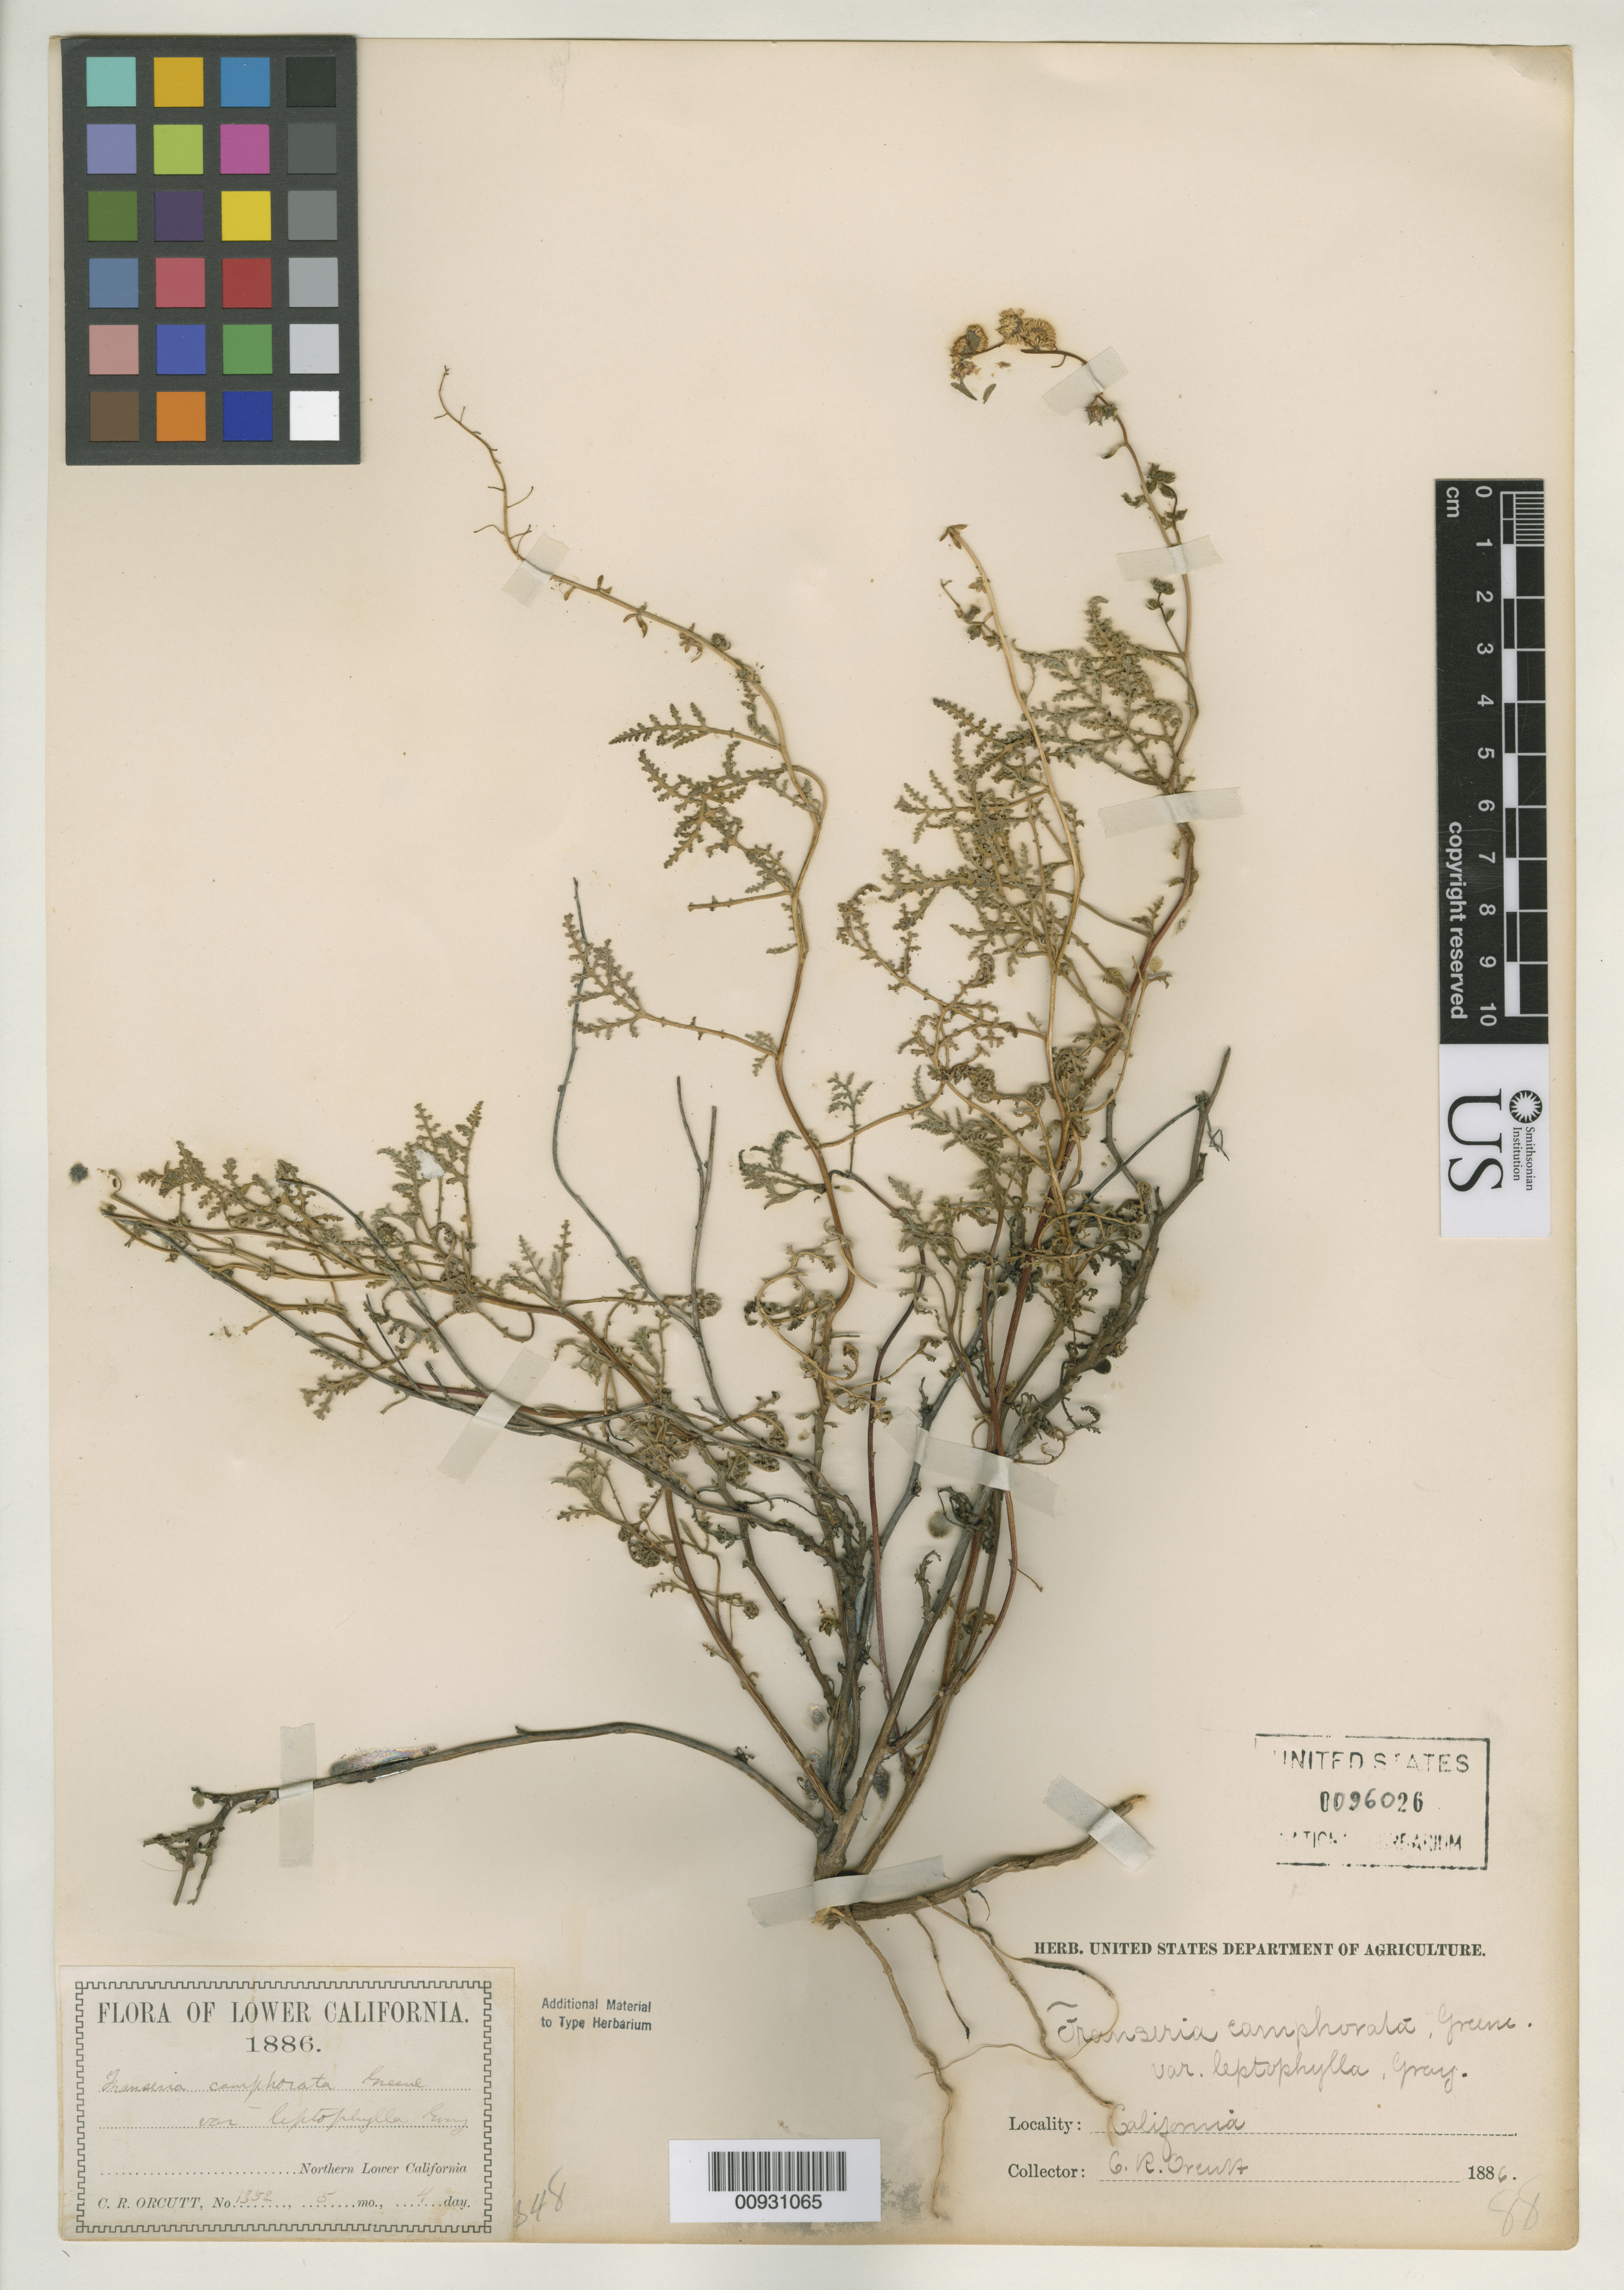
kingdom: Plantae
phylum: Tracheophyta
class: Magnoliopsida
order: Asterales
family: Asteraceae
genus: Franseria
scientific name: Franseria camphorata var. leptophylla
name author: A. Gray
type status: Isotype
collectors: C. R. Orcutt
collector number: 1352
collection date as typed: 04 May 1886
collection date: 1886-05-04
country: Mexico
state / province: Baja California Norte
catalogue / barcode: US 96026